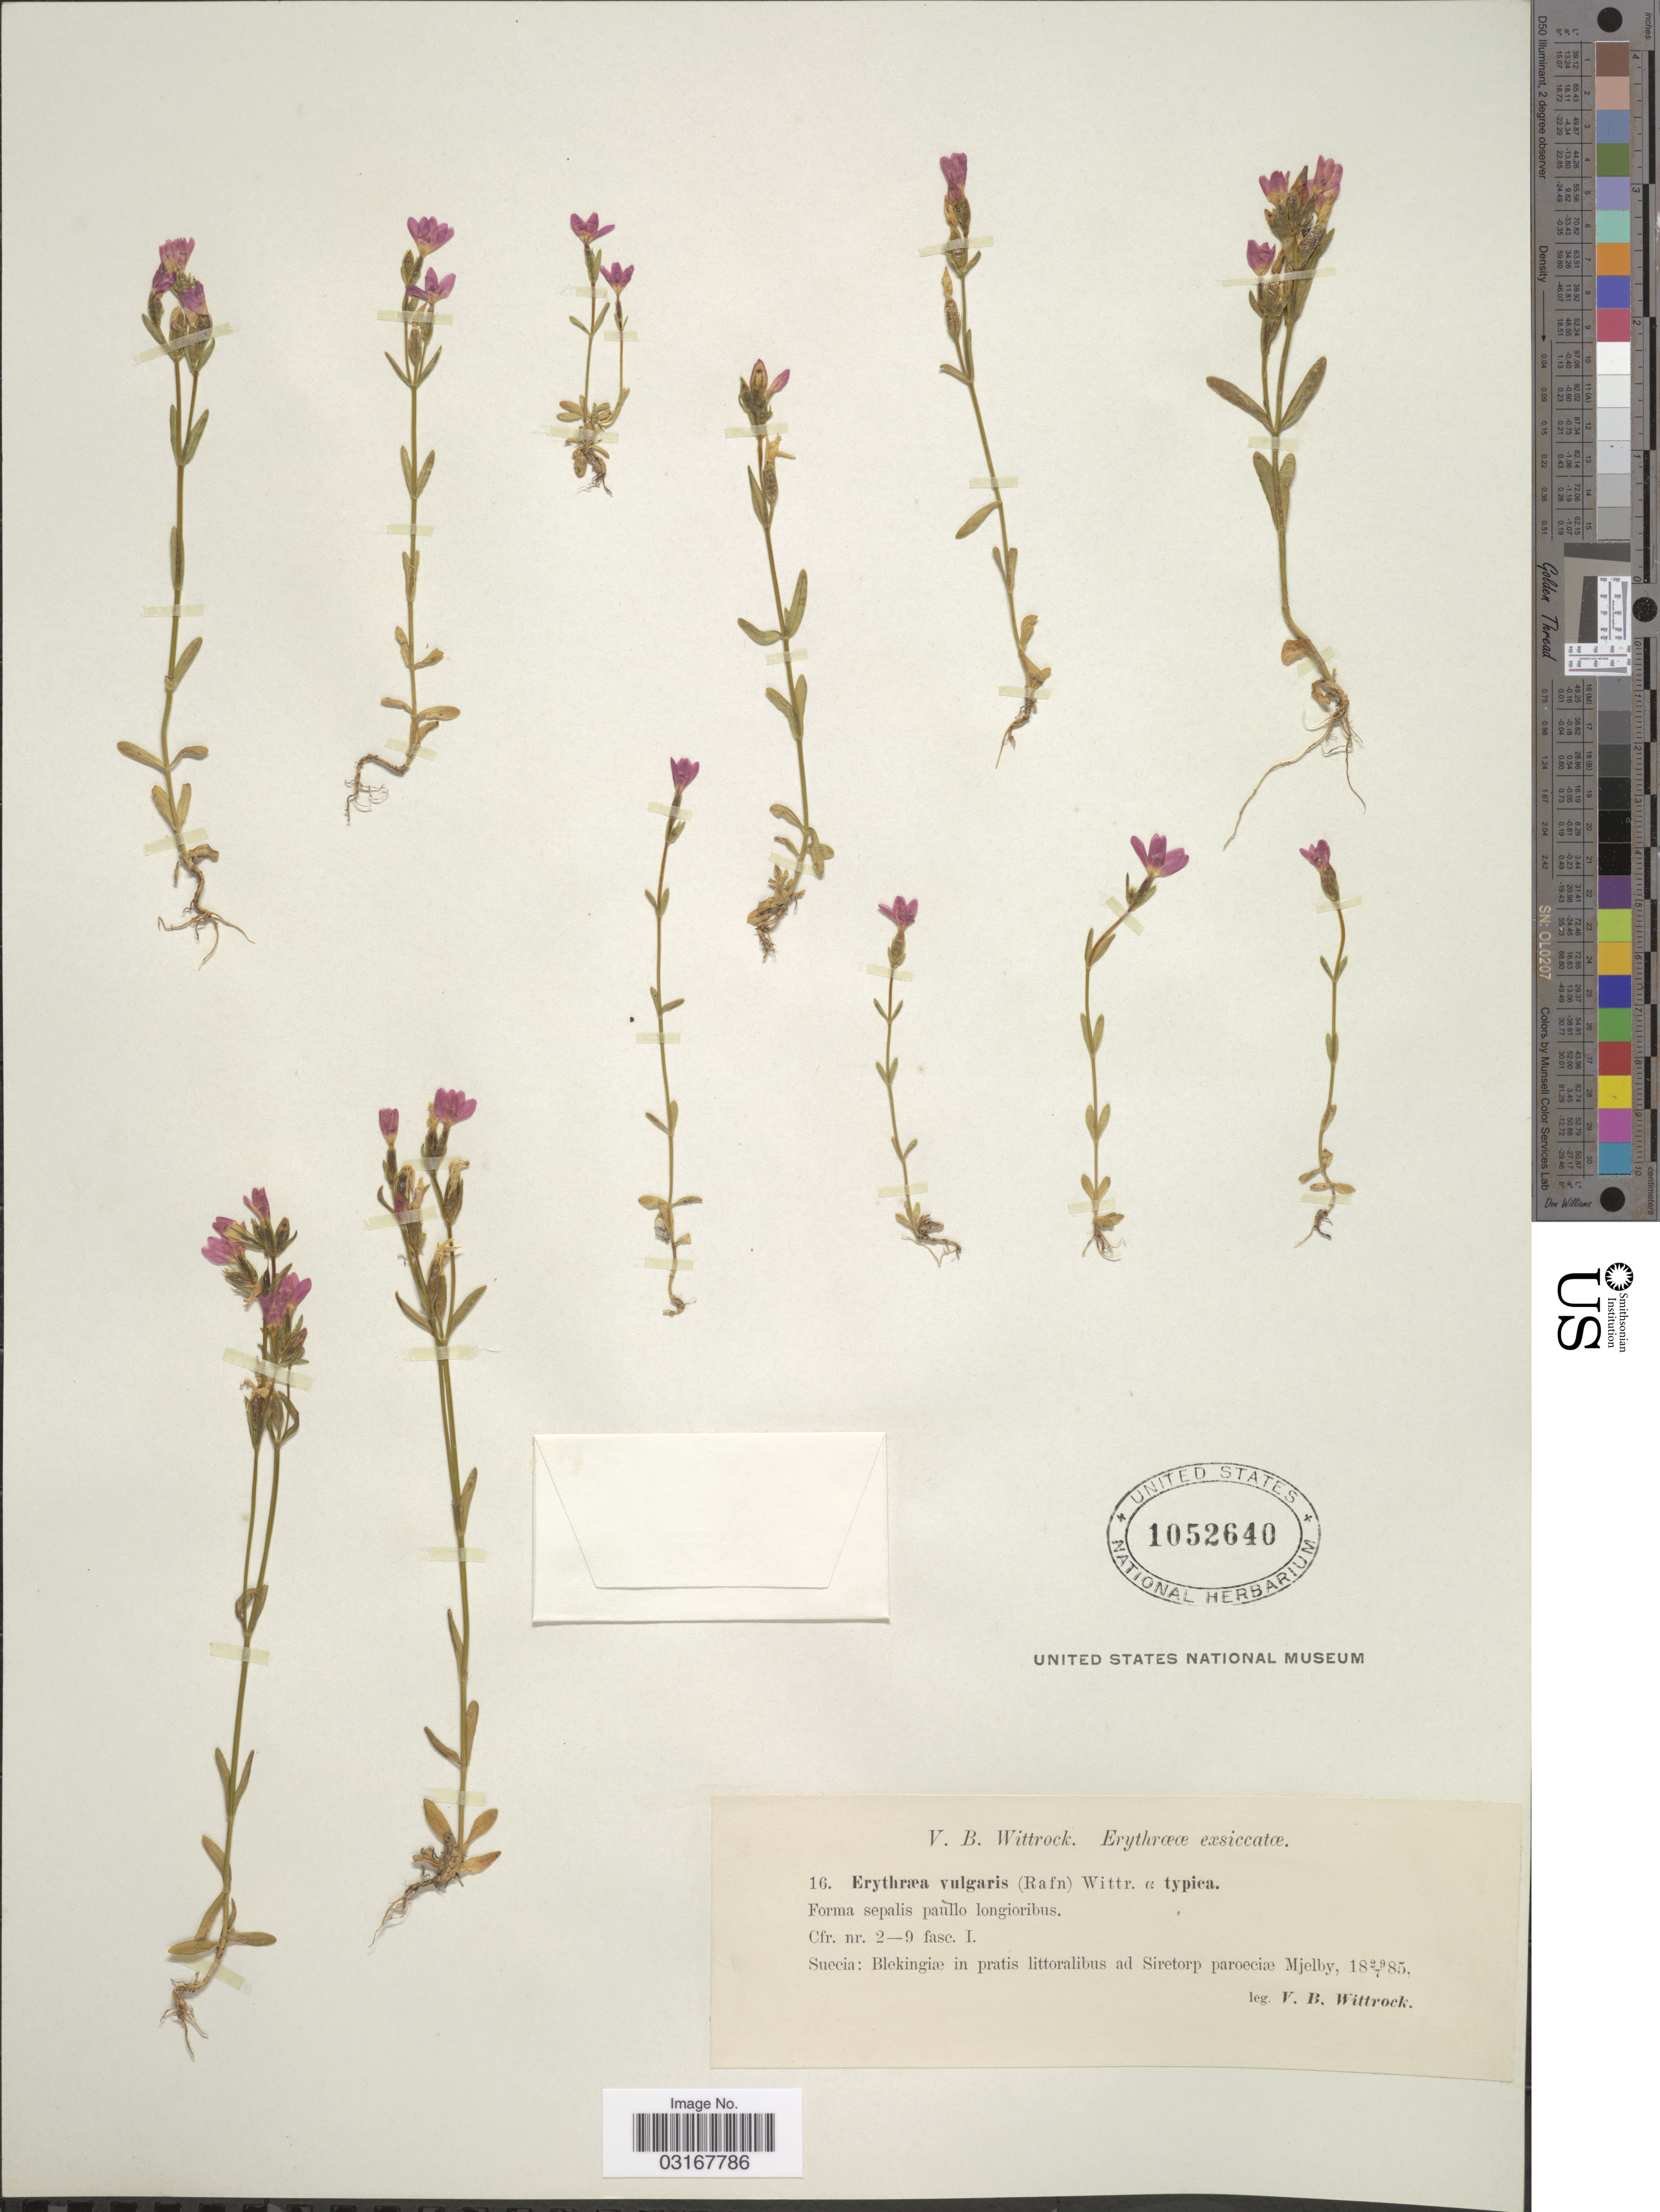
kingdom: Plantae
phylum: Tracheophyta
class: Magnoliopsida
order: Gentianales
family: Gentianaceae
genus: Centaurium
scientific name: Centaurium vulgaris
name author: Godr.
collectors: V. Wittrock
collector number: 16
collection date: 1885-07-29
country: Sweden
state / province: Blekinge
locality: Suecia: Blekingiæ in pratis littoralibus ad Siretorp paroeciæ Mjelby.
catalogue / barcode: US 1052640